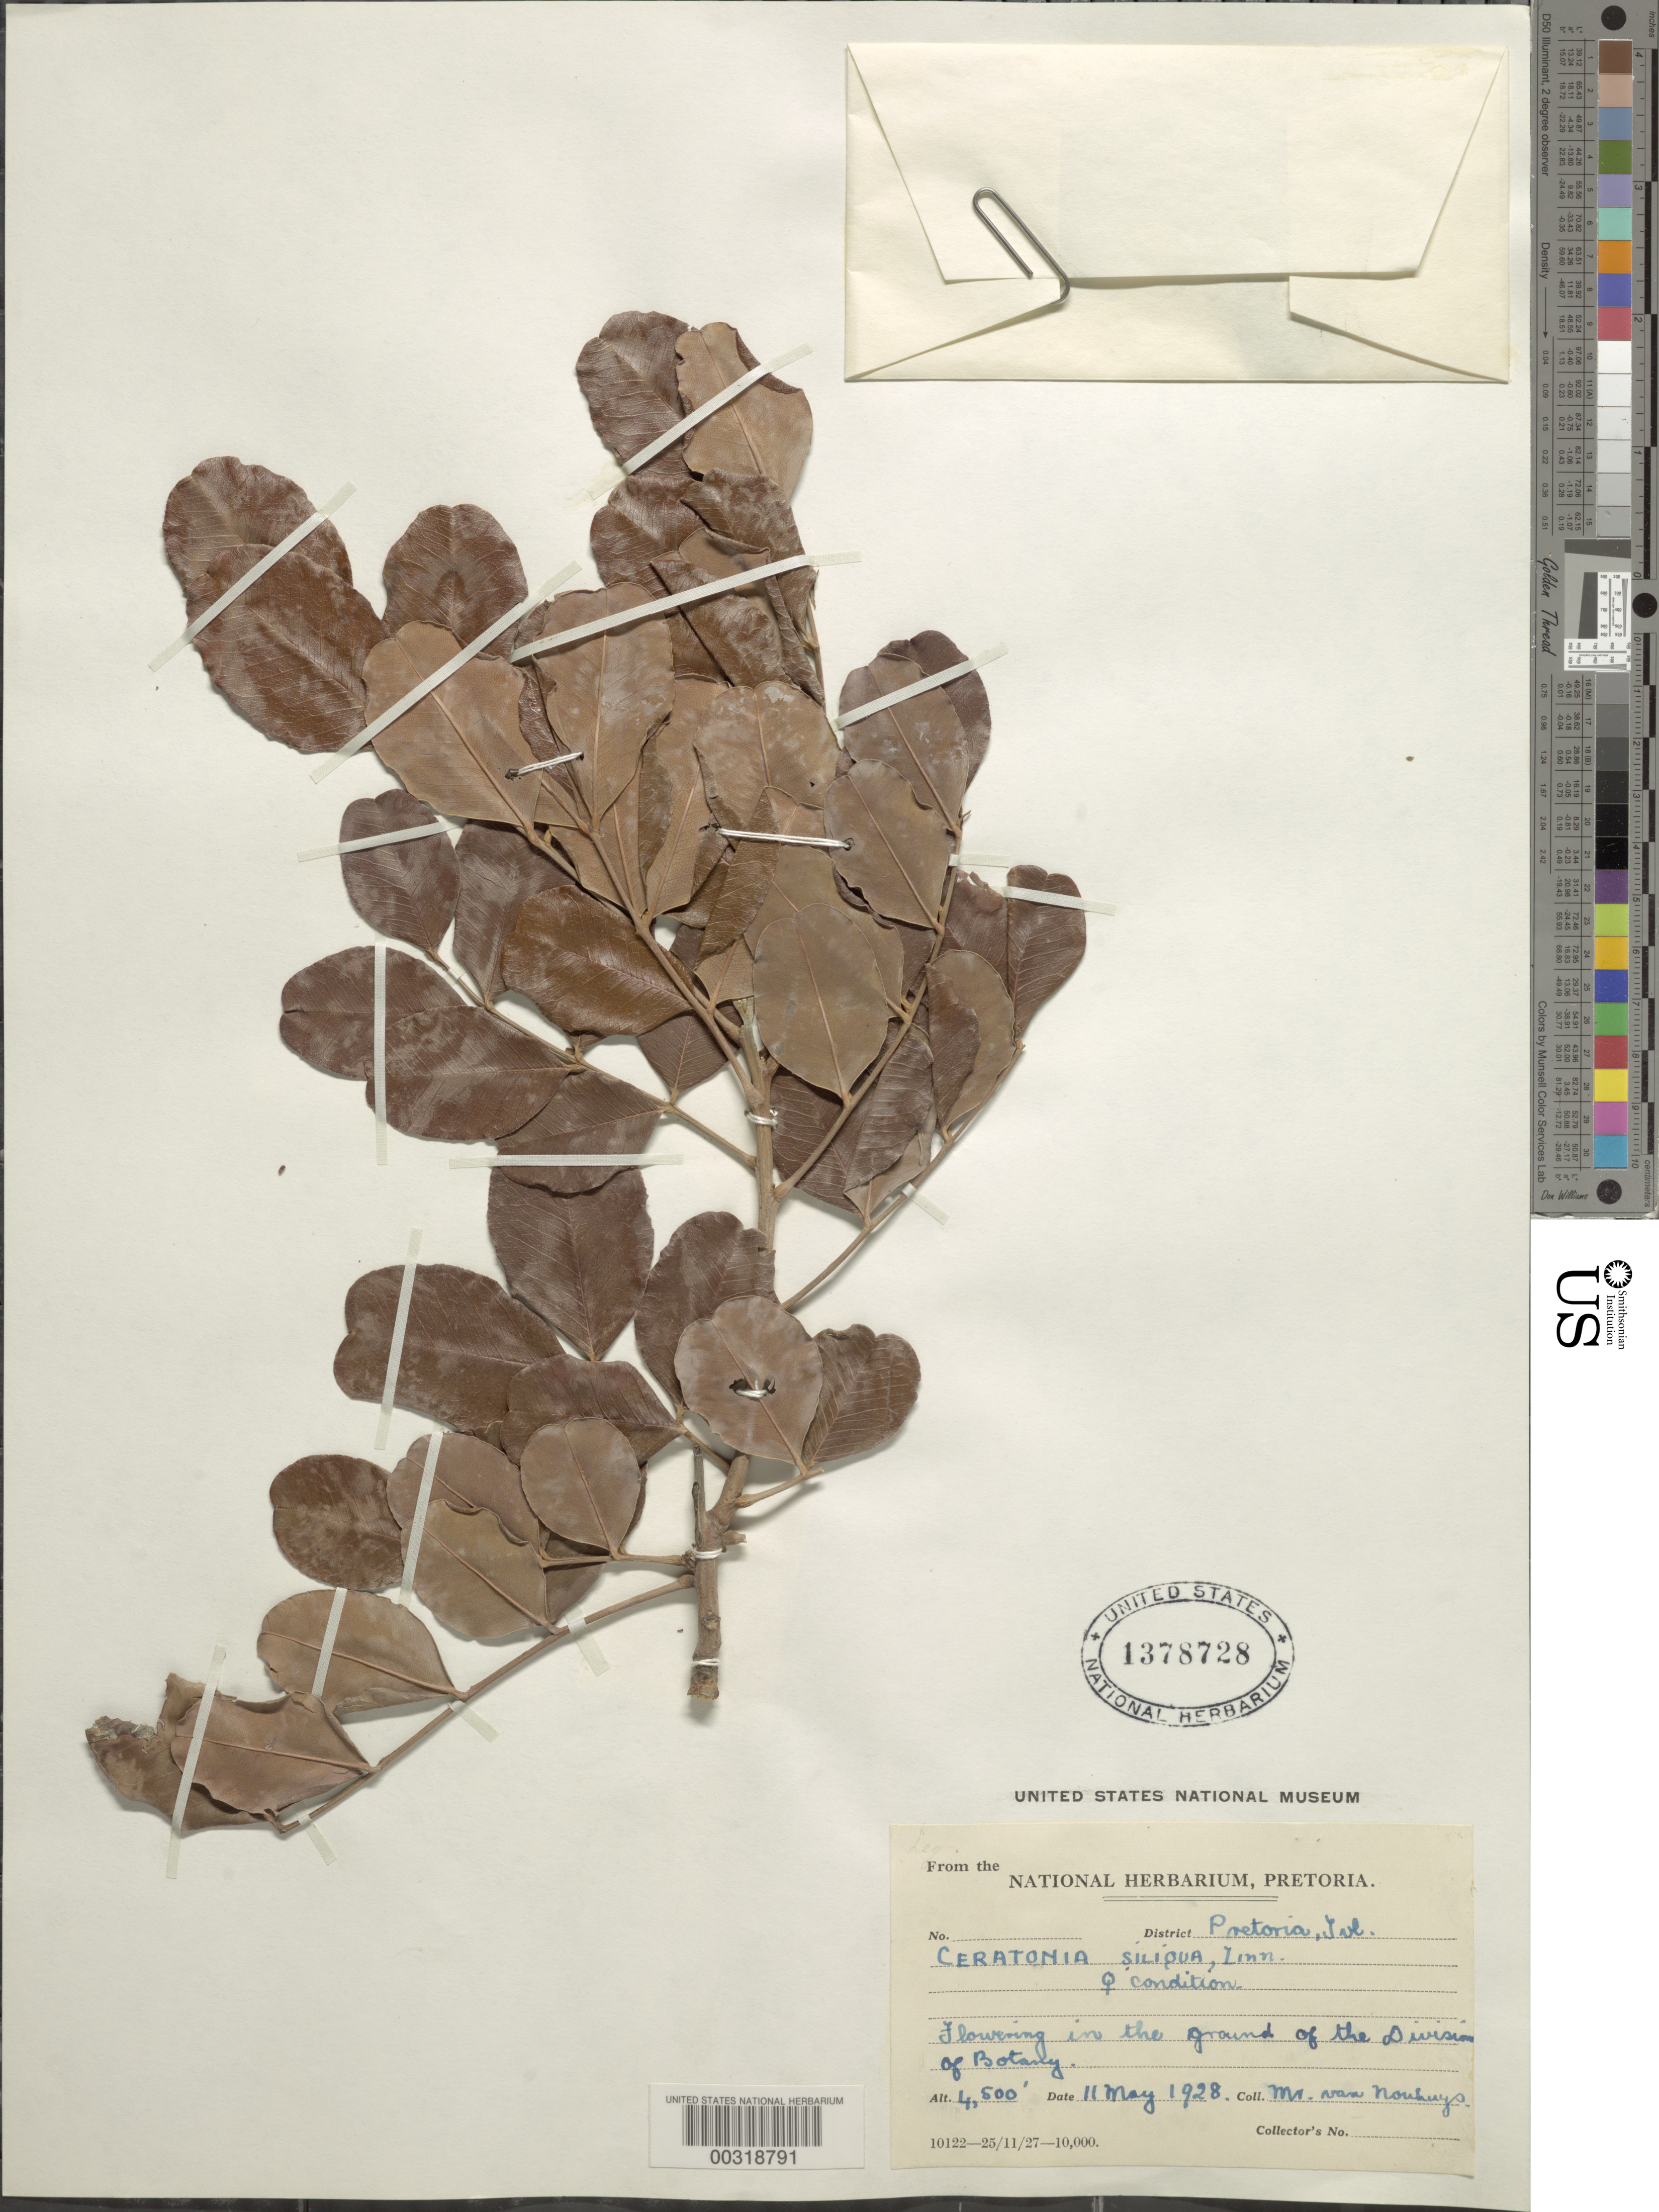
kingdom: Plantae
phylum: Tracheophyta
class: Magnoliopsida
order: Fabales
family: Fabaceae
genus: Ceratonia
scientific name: Ceratonia siliqua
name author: L.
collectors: -. Van Nouhuys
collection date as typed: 11 May 1928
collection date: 1928-05-11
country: South Africa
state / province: Gauteng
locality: Grounds of the division of botany. Pretoria. Transvaal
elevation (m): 1372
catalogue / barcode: US 1378728